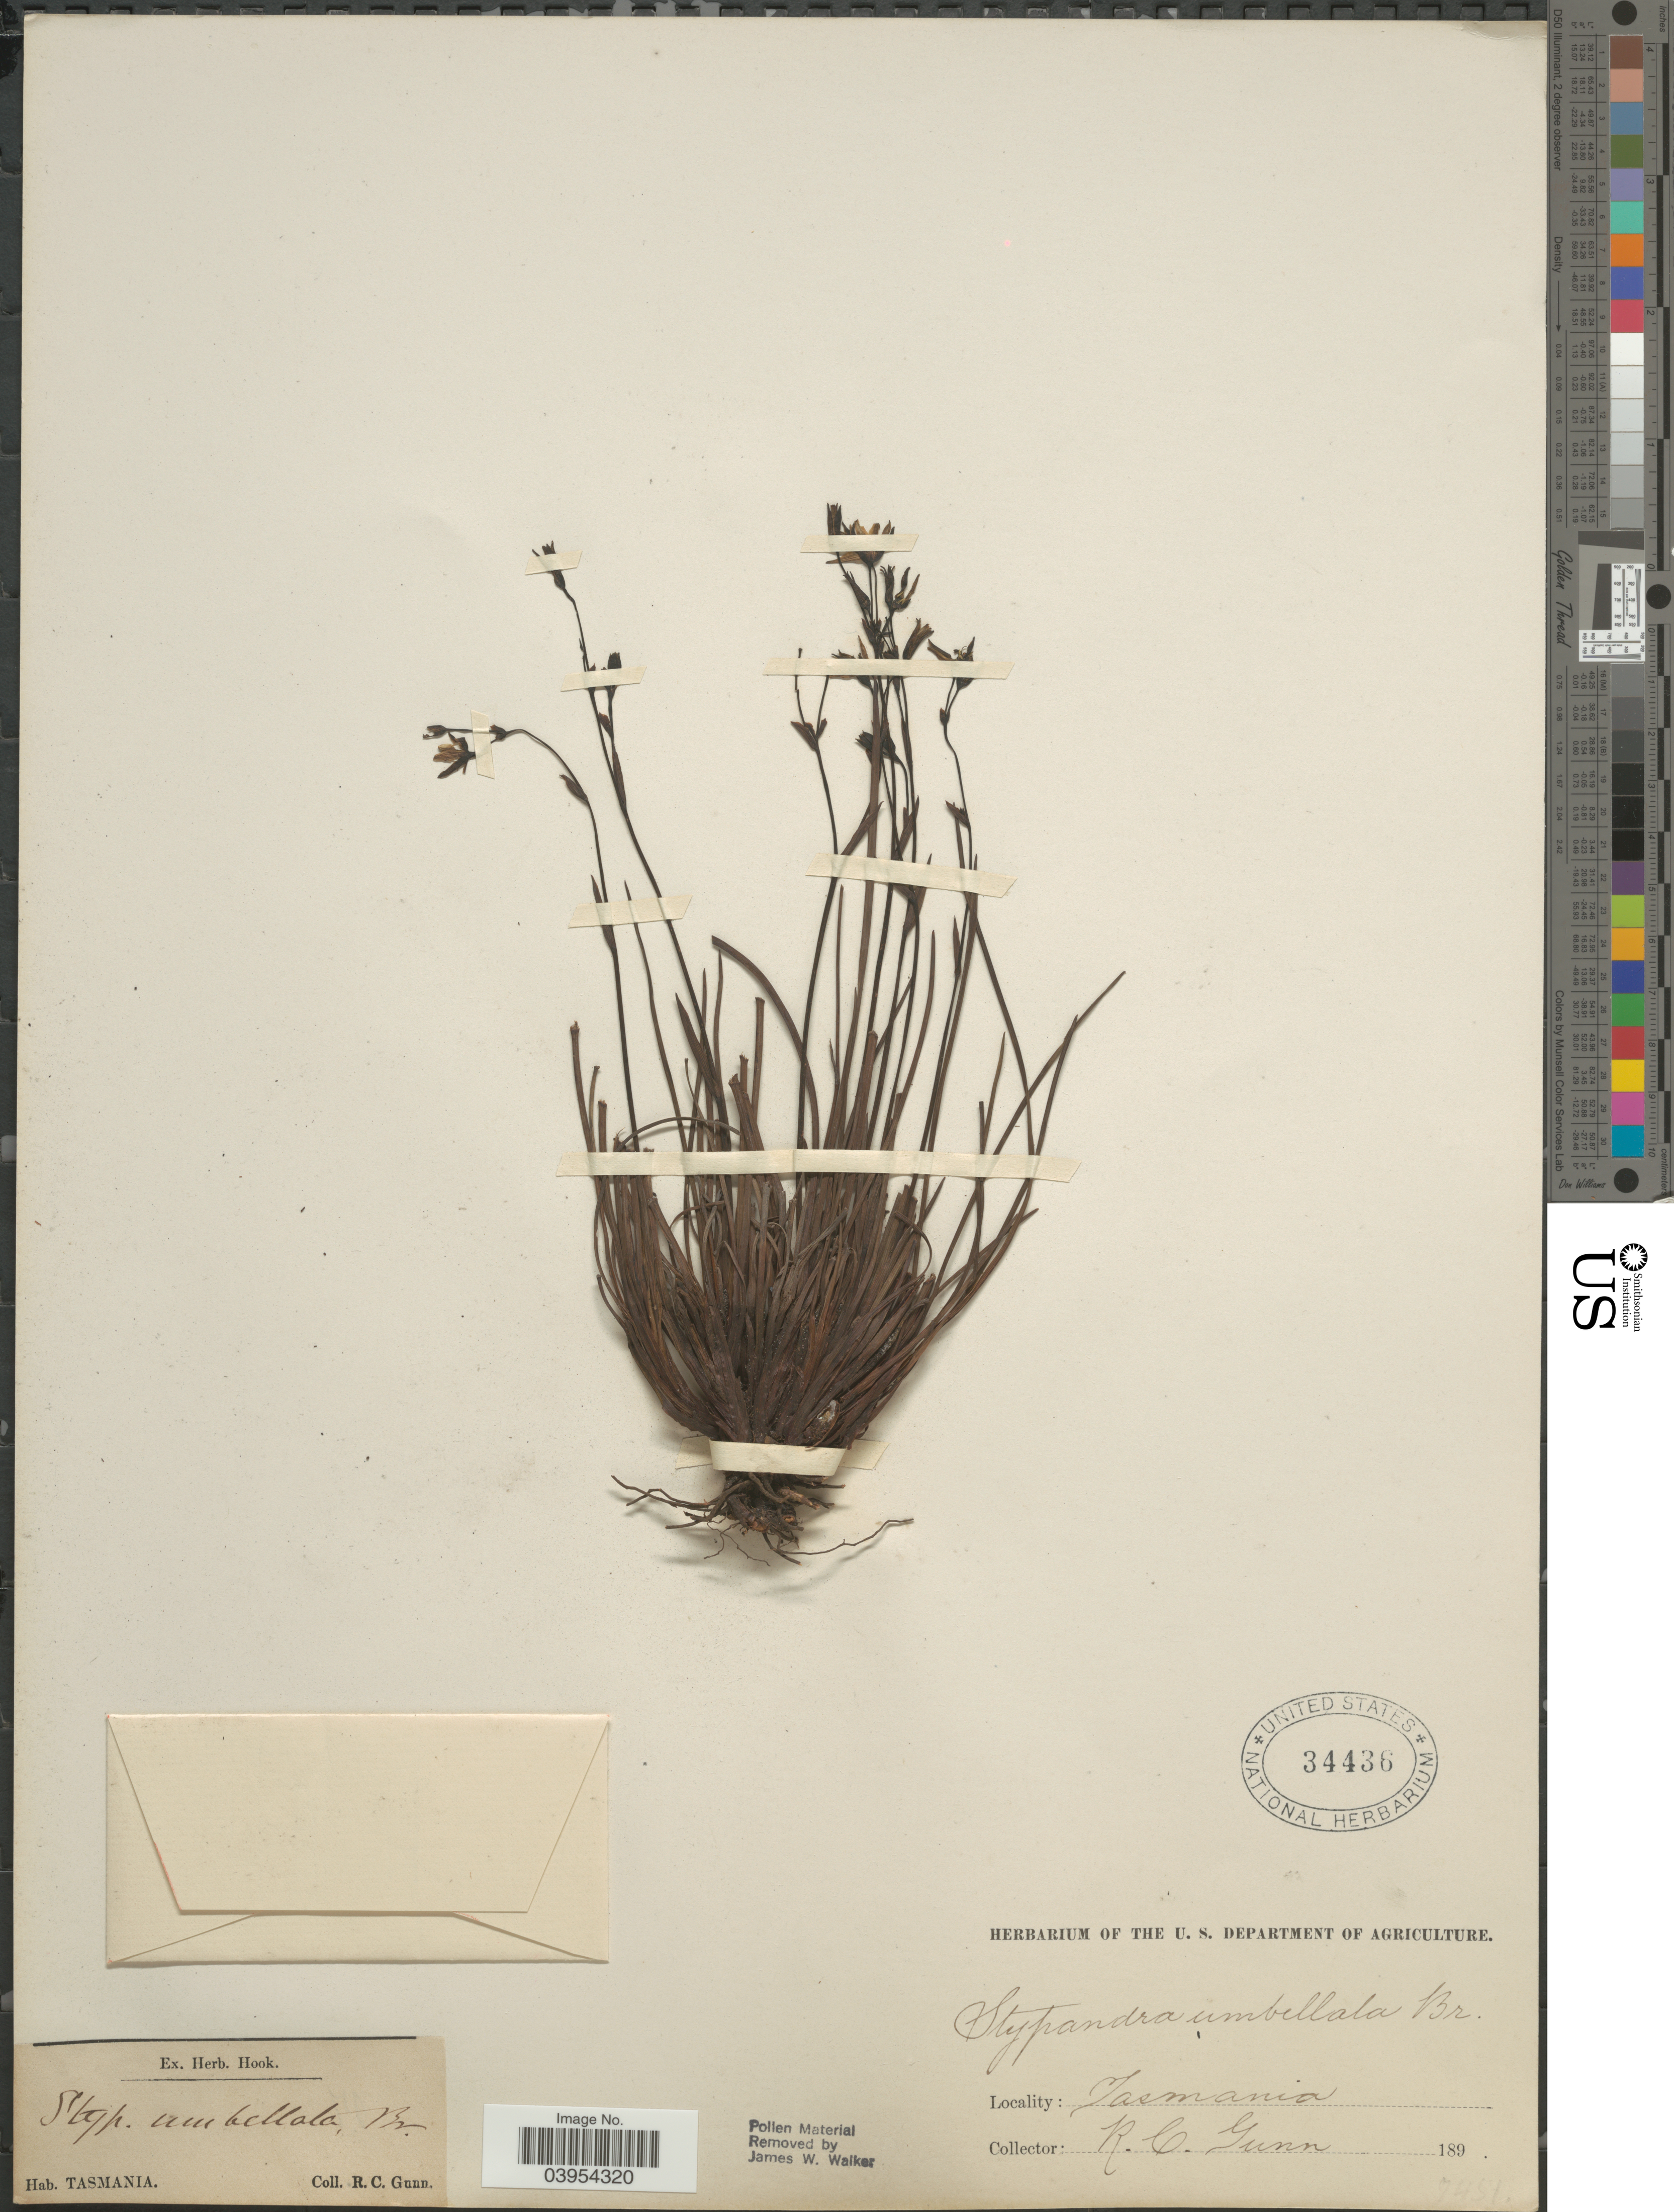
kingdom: Plantae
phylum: Tracheophyta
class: Liliopsida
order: Asparagales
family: Asphodelaceae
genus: Thelionema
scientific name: Thelionema umbellatum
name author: (R. Br.) R.J.F. Hend.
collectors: R. Gunn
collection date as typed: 189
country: Australia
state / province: Tasmania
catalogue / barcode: US 34436